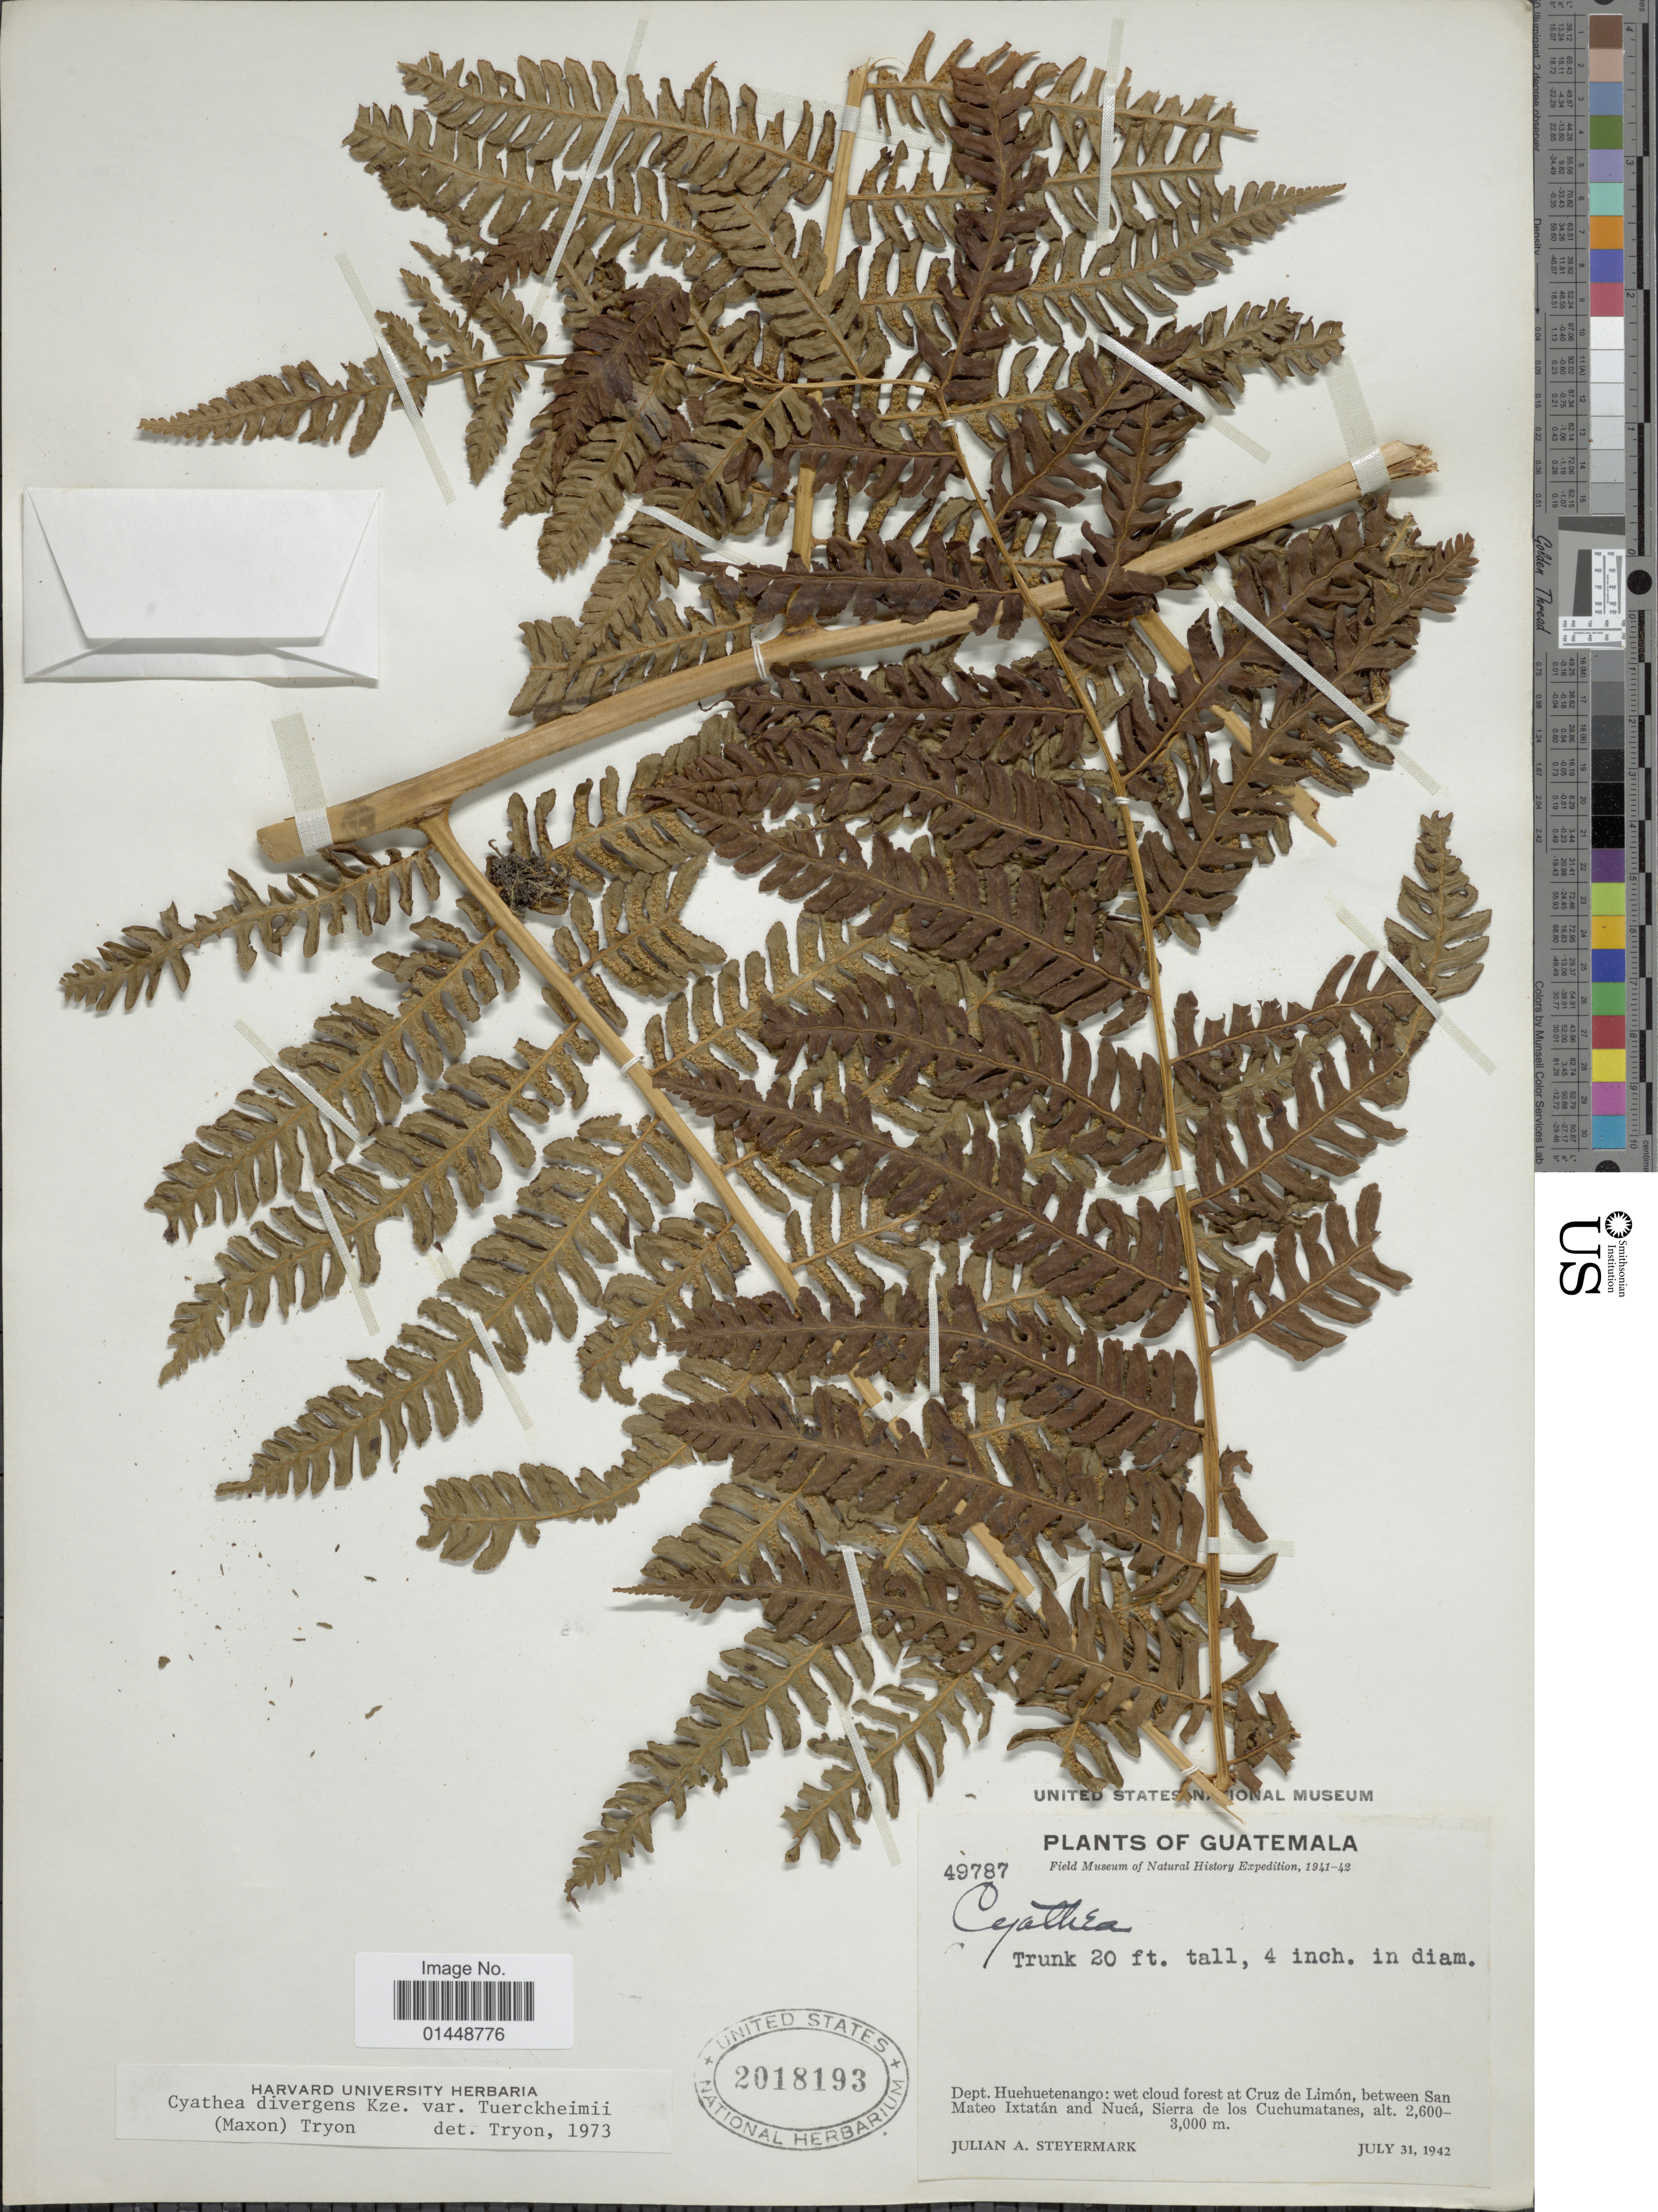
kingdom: Plantae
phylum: Tracheophyta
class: Polypodiopsida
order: Cyatheales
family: Cyatheaceae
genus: Cyathea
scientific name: Cyathea divergens var. tuerckheimii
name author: (Maxon) R.M. Tryon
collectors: J. Steyermark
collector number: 49787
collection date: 1942-07-31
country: Guatemala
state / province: Huehuetenango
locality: Dept. Huehuetenango: wet cloud forest at Cruz de Limón, between San Mateo Ixtatán and Nucá, Sierra de los Cuchumatanes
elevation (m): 2600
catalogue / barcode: US 2018193